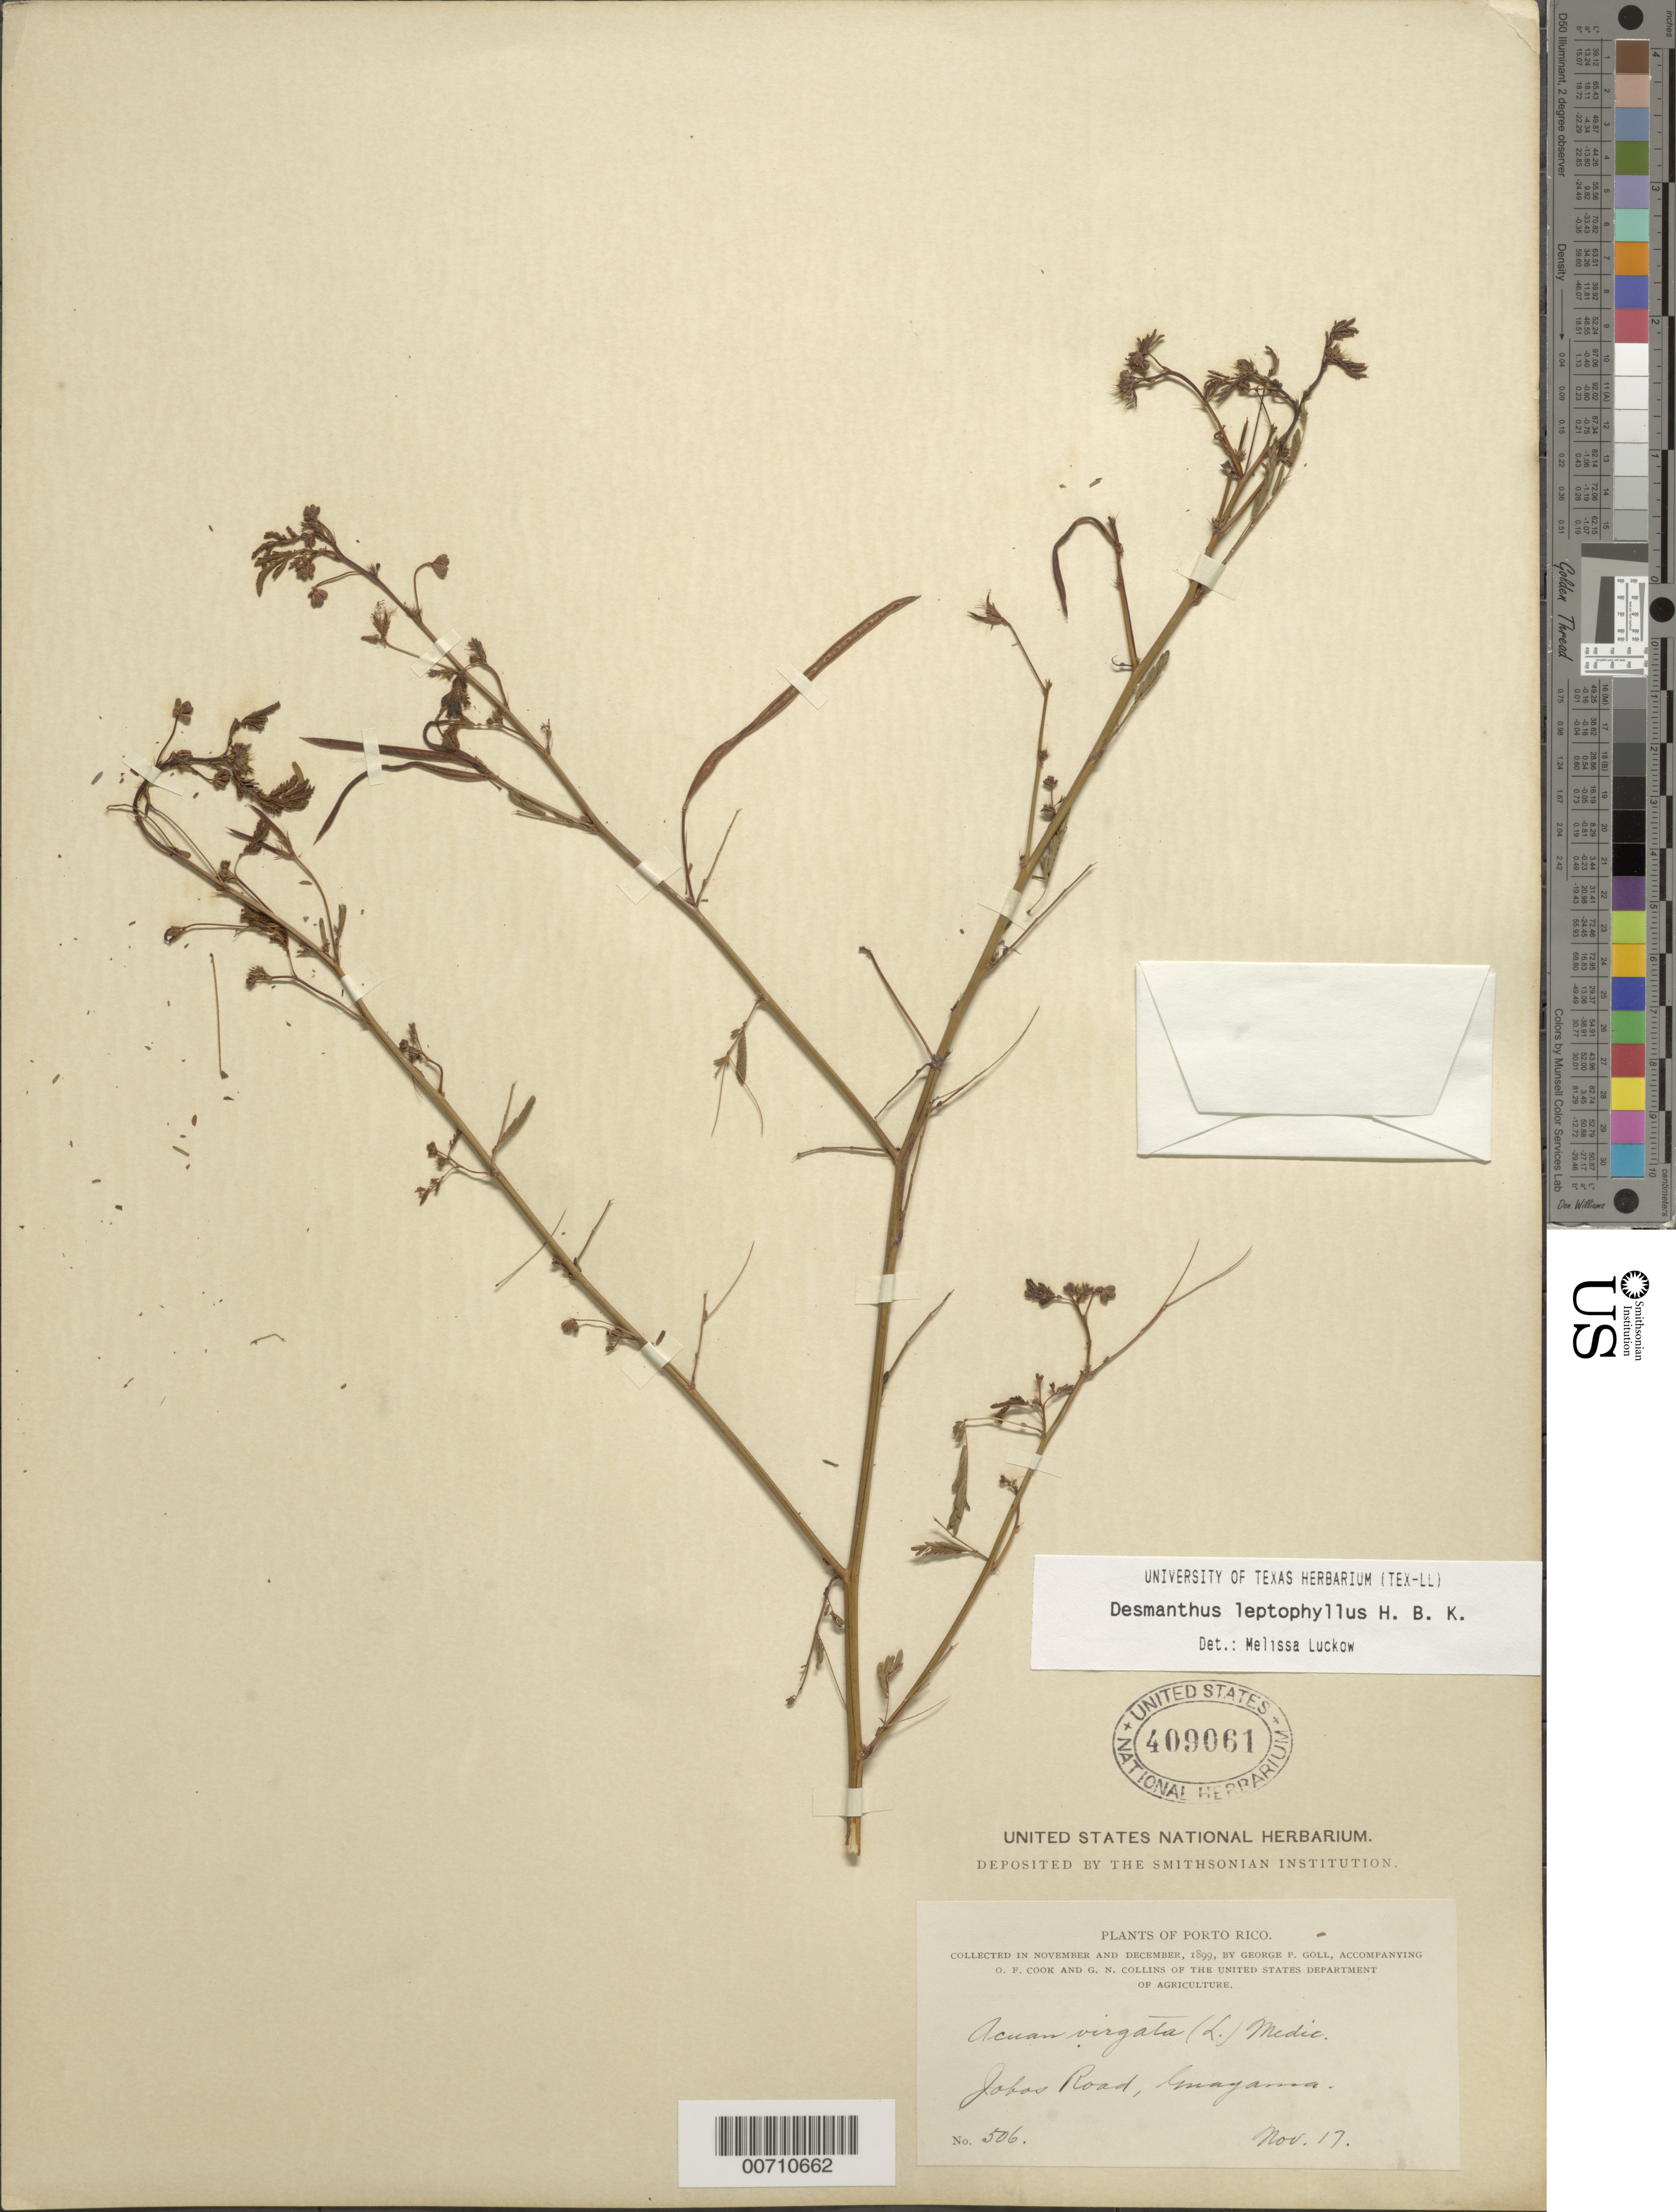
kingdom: Plantae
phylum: Tracheophyta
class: Magnoliopsida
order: Fabales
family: Fabaceae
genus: Desmanthus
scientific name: Desmanthus leptophyllus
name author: Kunth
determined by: Luckow, M. A.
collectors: G. Goll, O. F. Cook & G. Collins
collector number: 506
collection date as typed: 17 Nov 1899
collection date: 1899-11-17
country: Puerto Rico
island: Greater Antilles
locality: Jobos Rd., Guayama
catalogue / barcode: US 409061